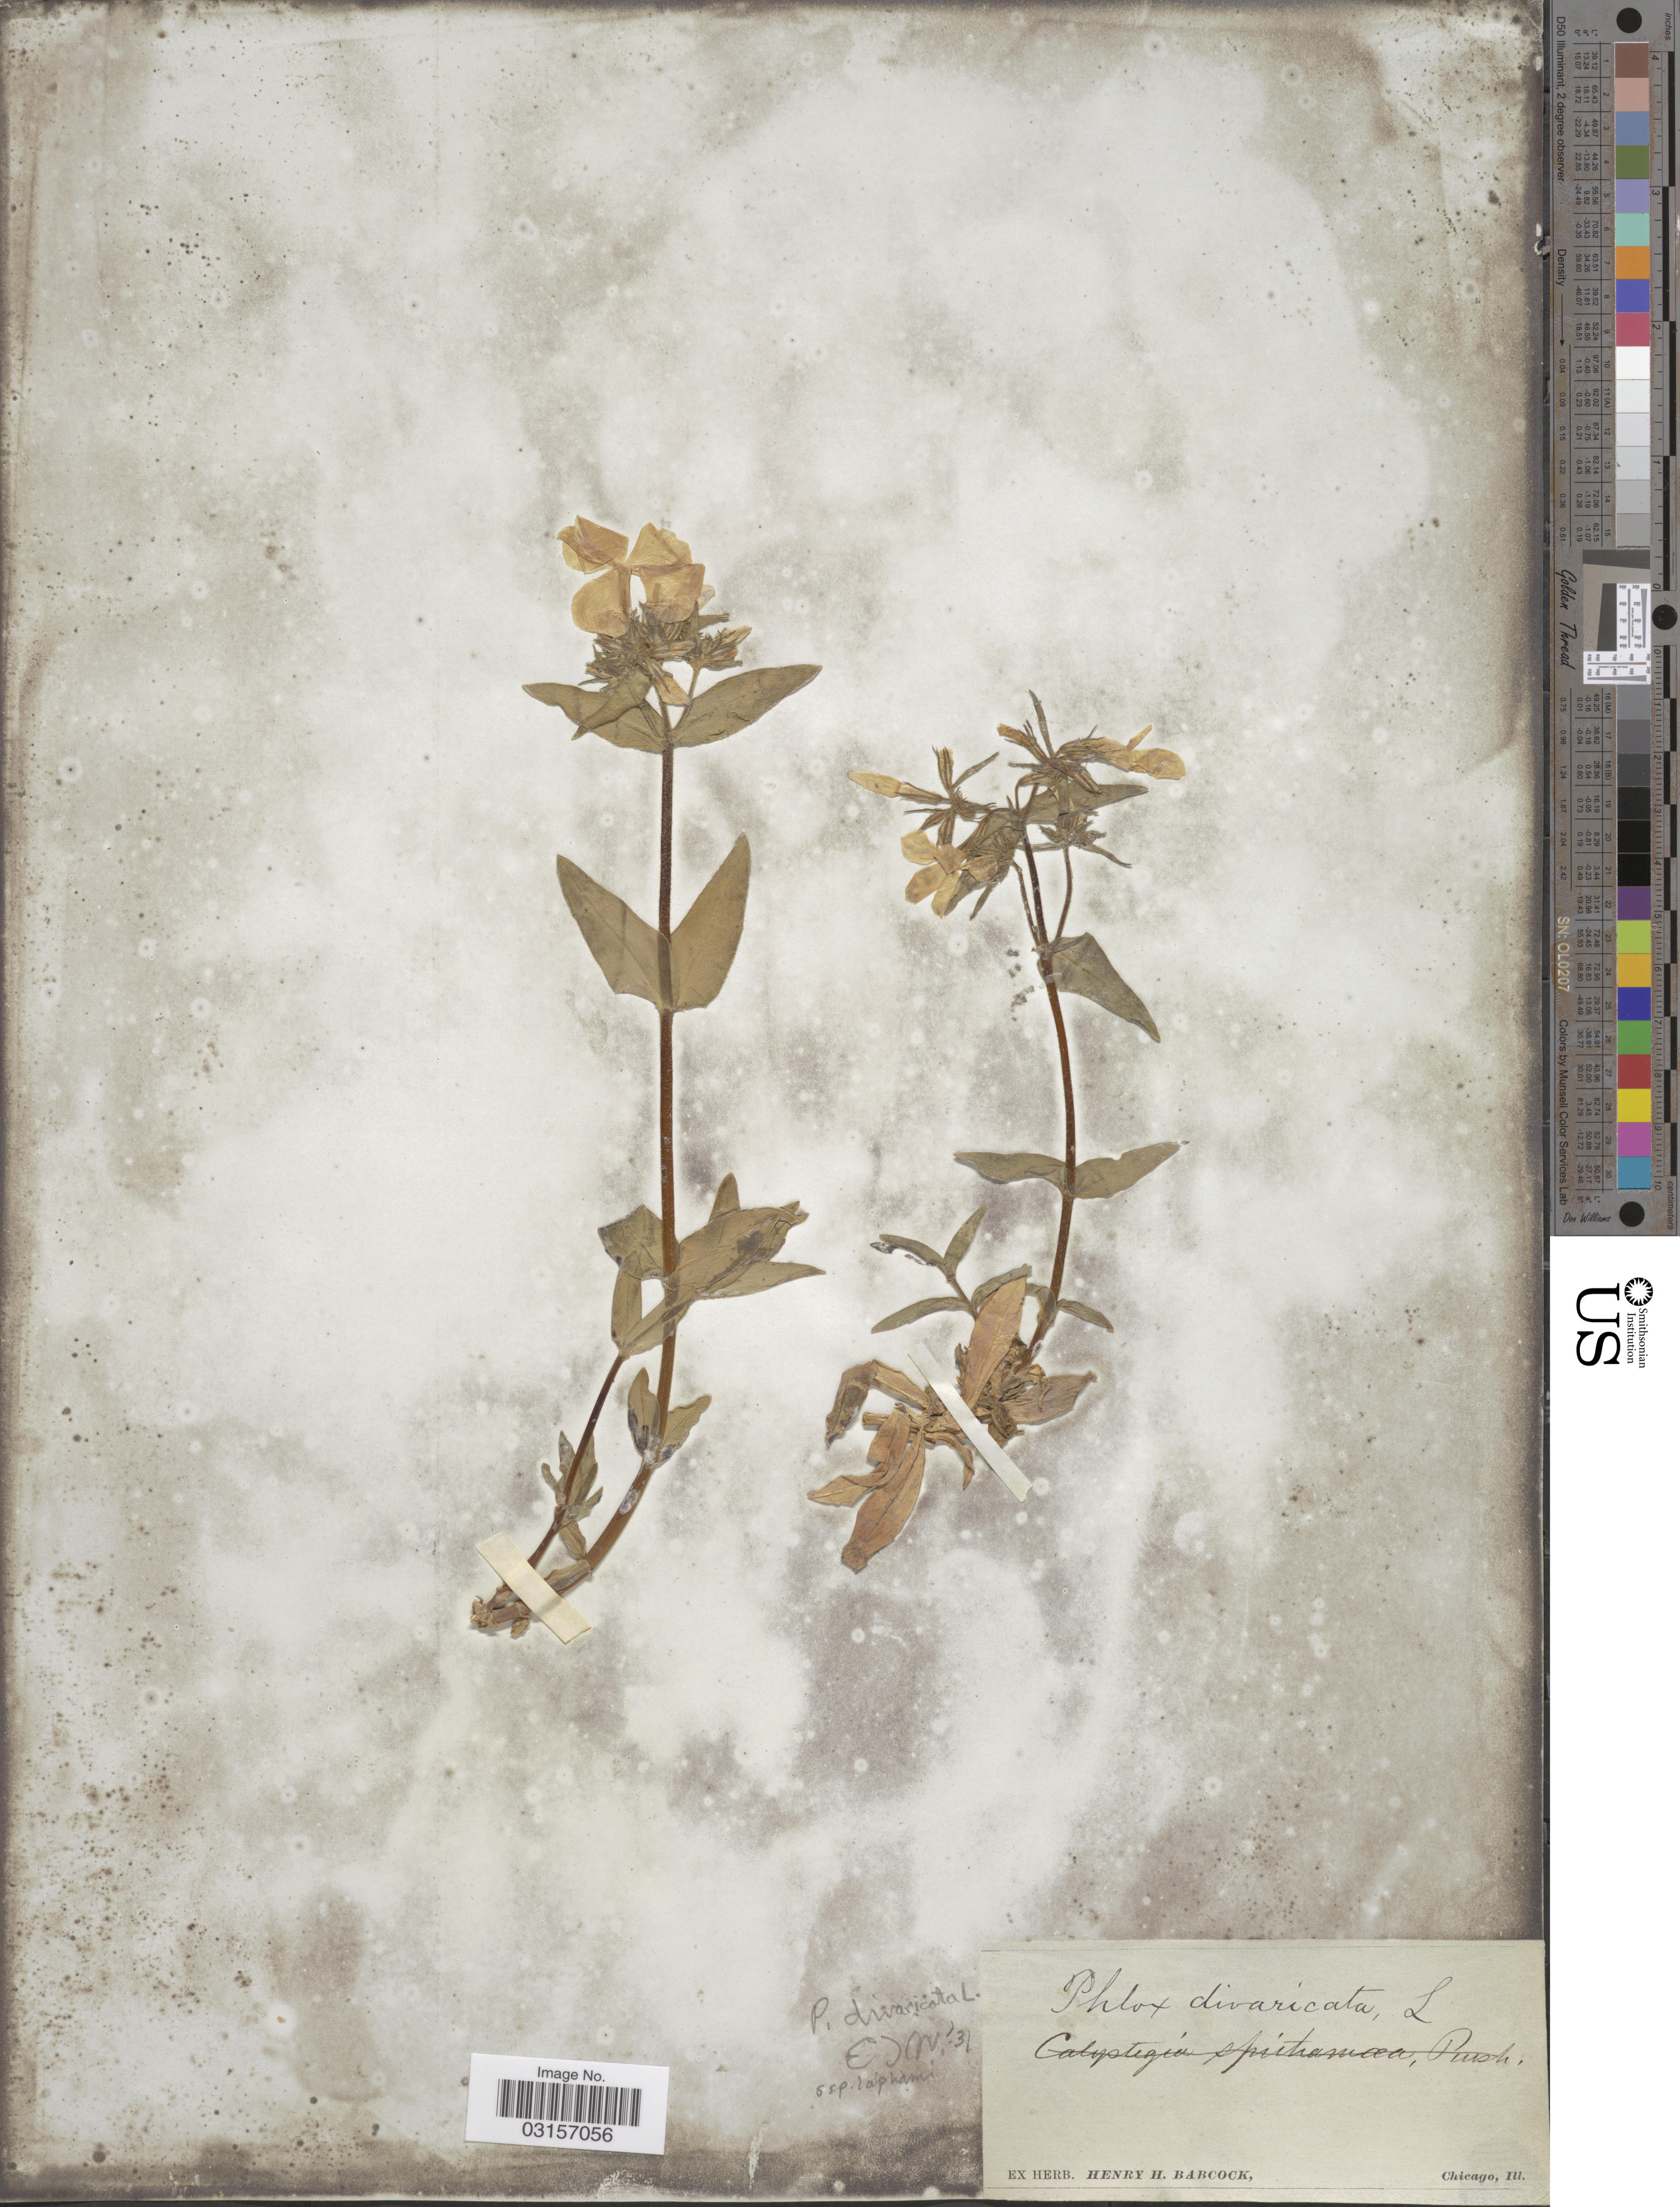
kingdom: Plantae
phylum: Tracheophyta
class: Magnoliopsida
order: Ericales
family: Polemoniaceae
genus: Phlox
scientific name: Phlox divaricata subsp. laphamii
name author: (Alph. Wood) Wherry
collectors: ex herb. H. H. Babcock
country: United States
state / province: Illinois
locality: Chicago.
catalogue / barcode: US 103143